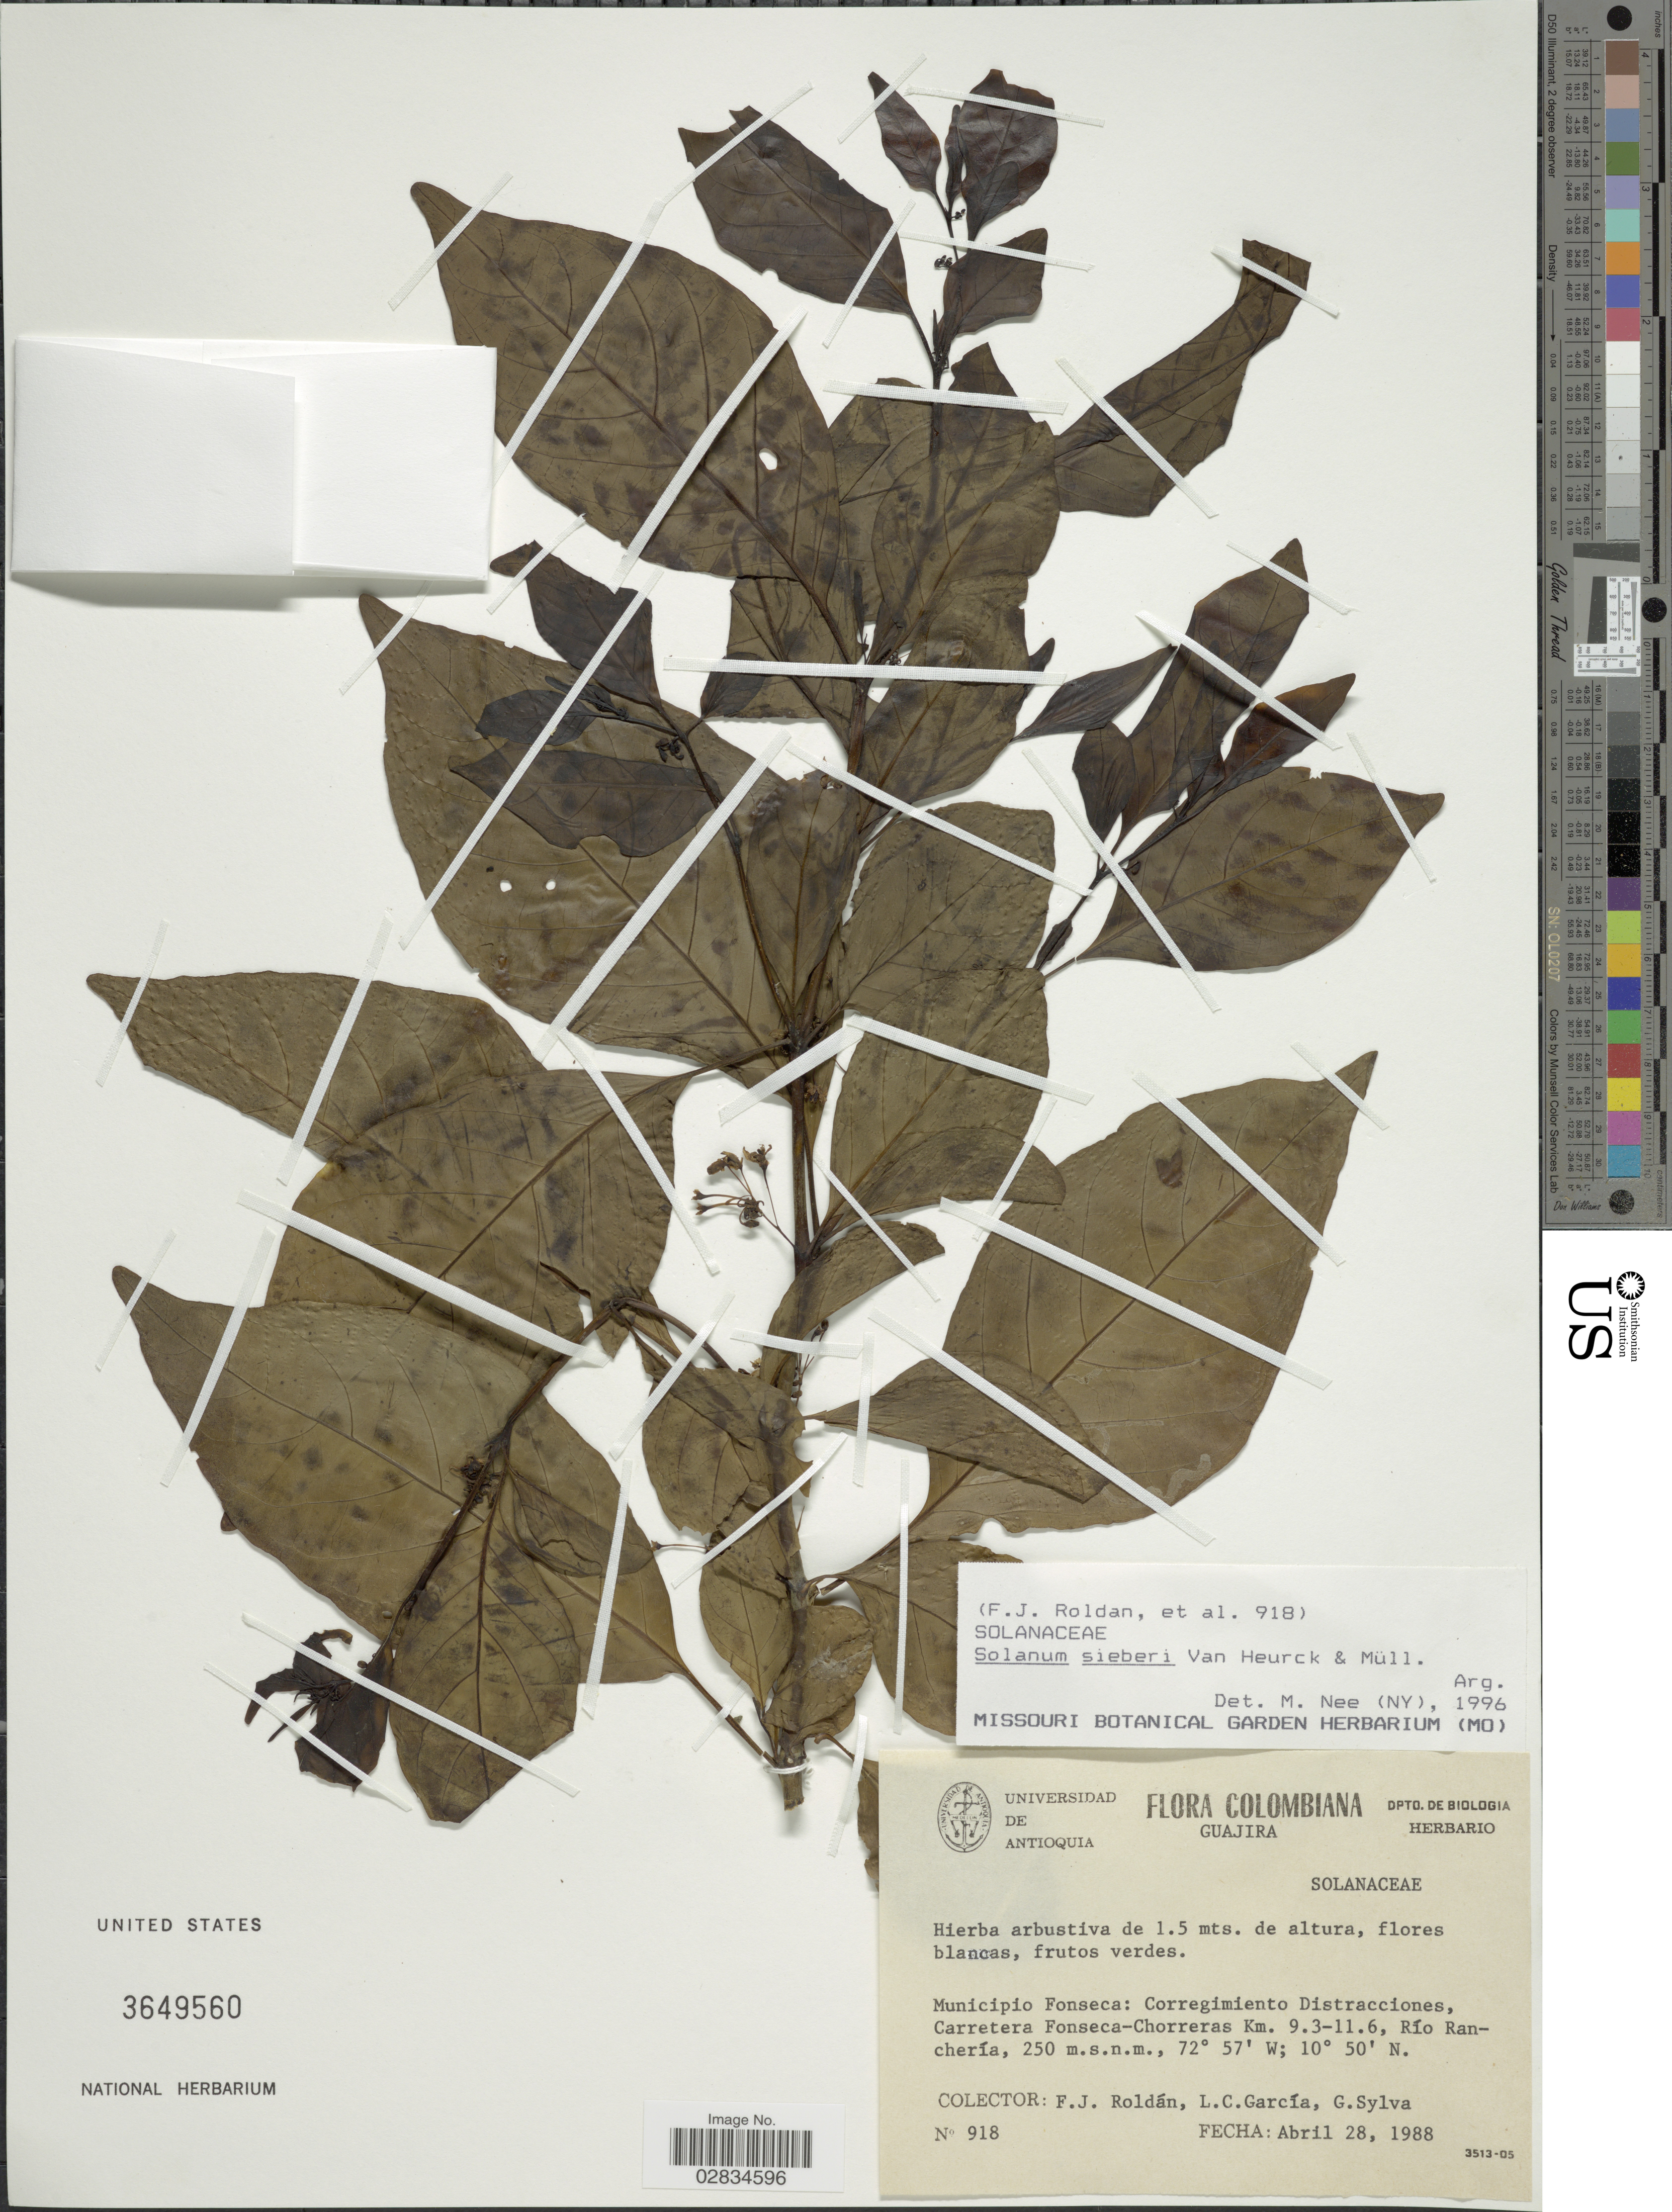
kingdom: Plantae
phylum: Tracheophyta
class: Magnoliopsida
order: Solanales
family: Solanaceae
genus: Solanum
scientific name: Solanum sieberi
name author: Van Heurck & Müll. Arg.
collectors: F. J. Roldán, L. C. Garcia & G. Sylva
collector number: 918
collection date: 1988-04-28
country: Colombia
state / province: La Guajira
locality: Municipio Fonseca: Corregimiento Distracciones, Carretera Fonseca-Chorreras Km. 9.3-11.6, Río Rancherîa.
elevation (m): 250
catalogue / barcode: US 3649560